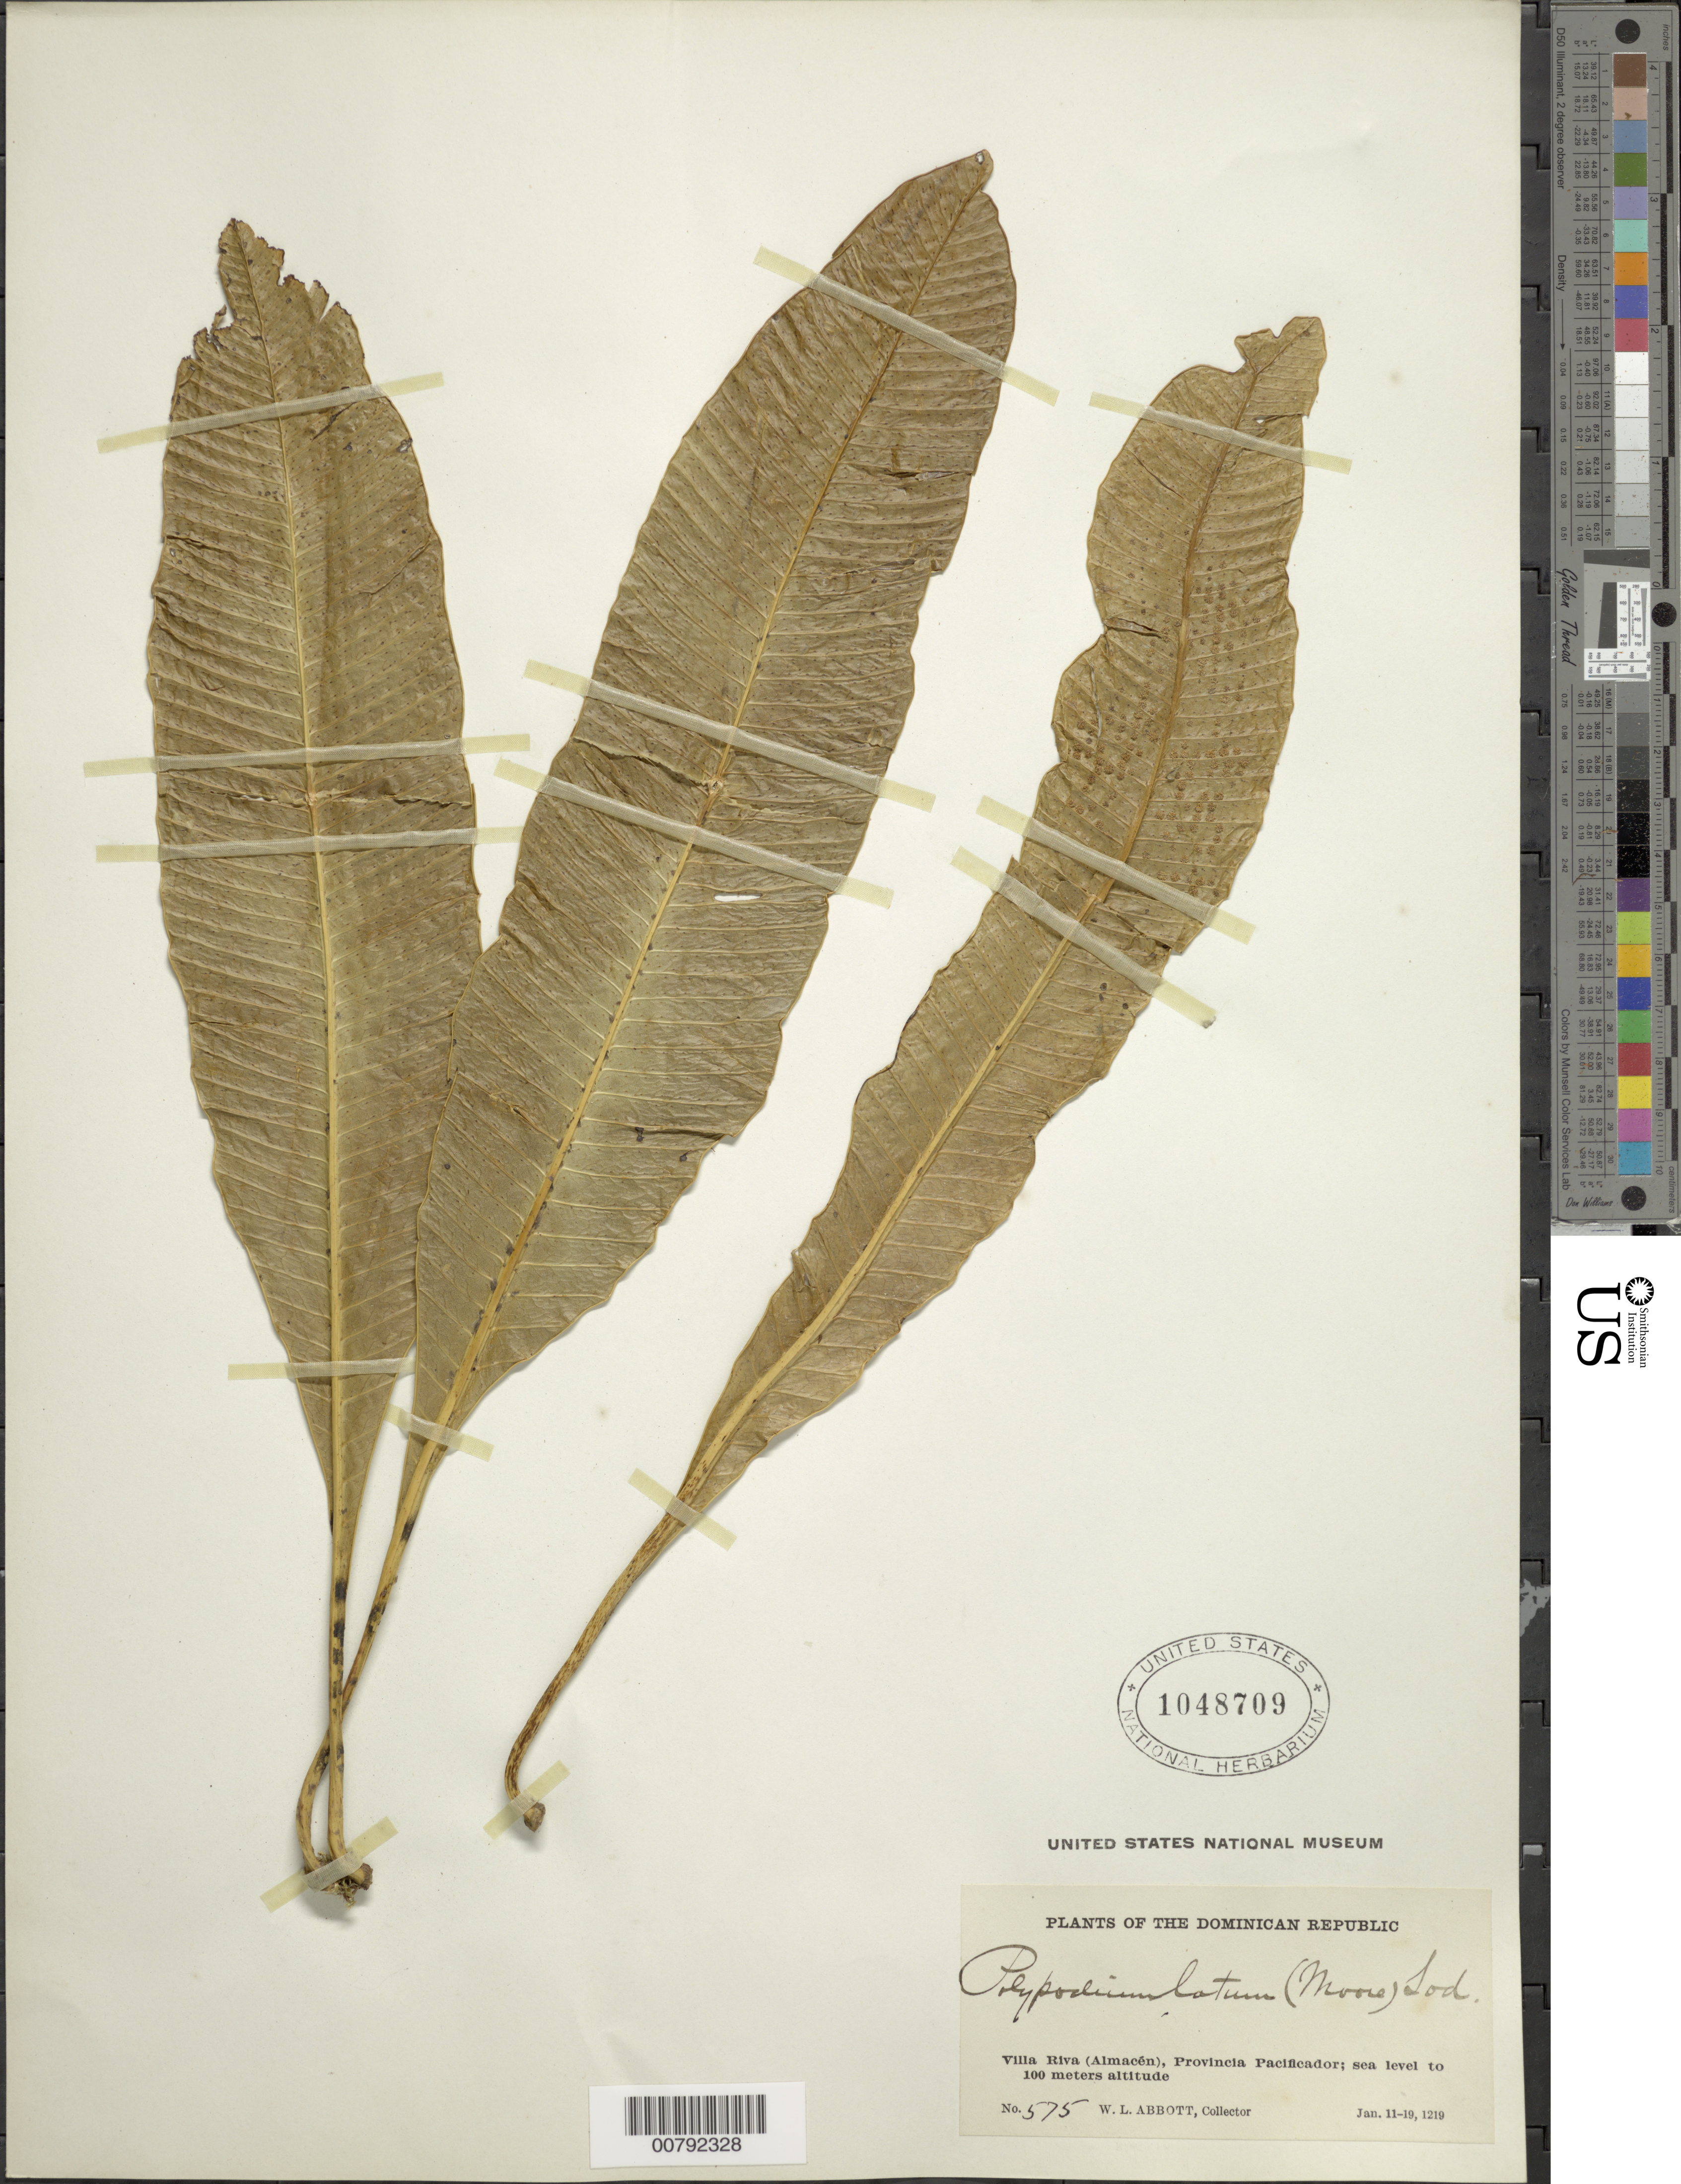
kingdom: Plantae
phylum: Tracheophyta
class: Polypodiopsida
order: Polypodiales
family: Polypodiaceae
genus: Campyloneurum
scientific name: Campyloneurum latum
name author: T. Moore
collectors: W. L. Abbott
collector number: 575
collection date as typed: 11 Jan 1910 to 19 Jan 1921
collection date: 1910-01-11/1921-01-19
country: Dominican Republic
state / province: Pedernales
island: Hispaniola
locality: Prov. Pacificador, Villa Riva (Almacén)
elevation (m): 0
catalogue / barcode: US 1048709